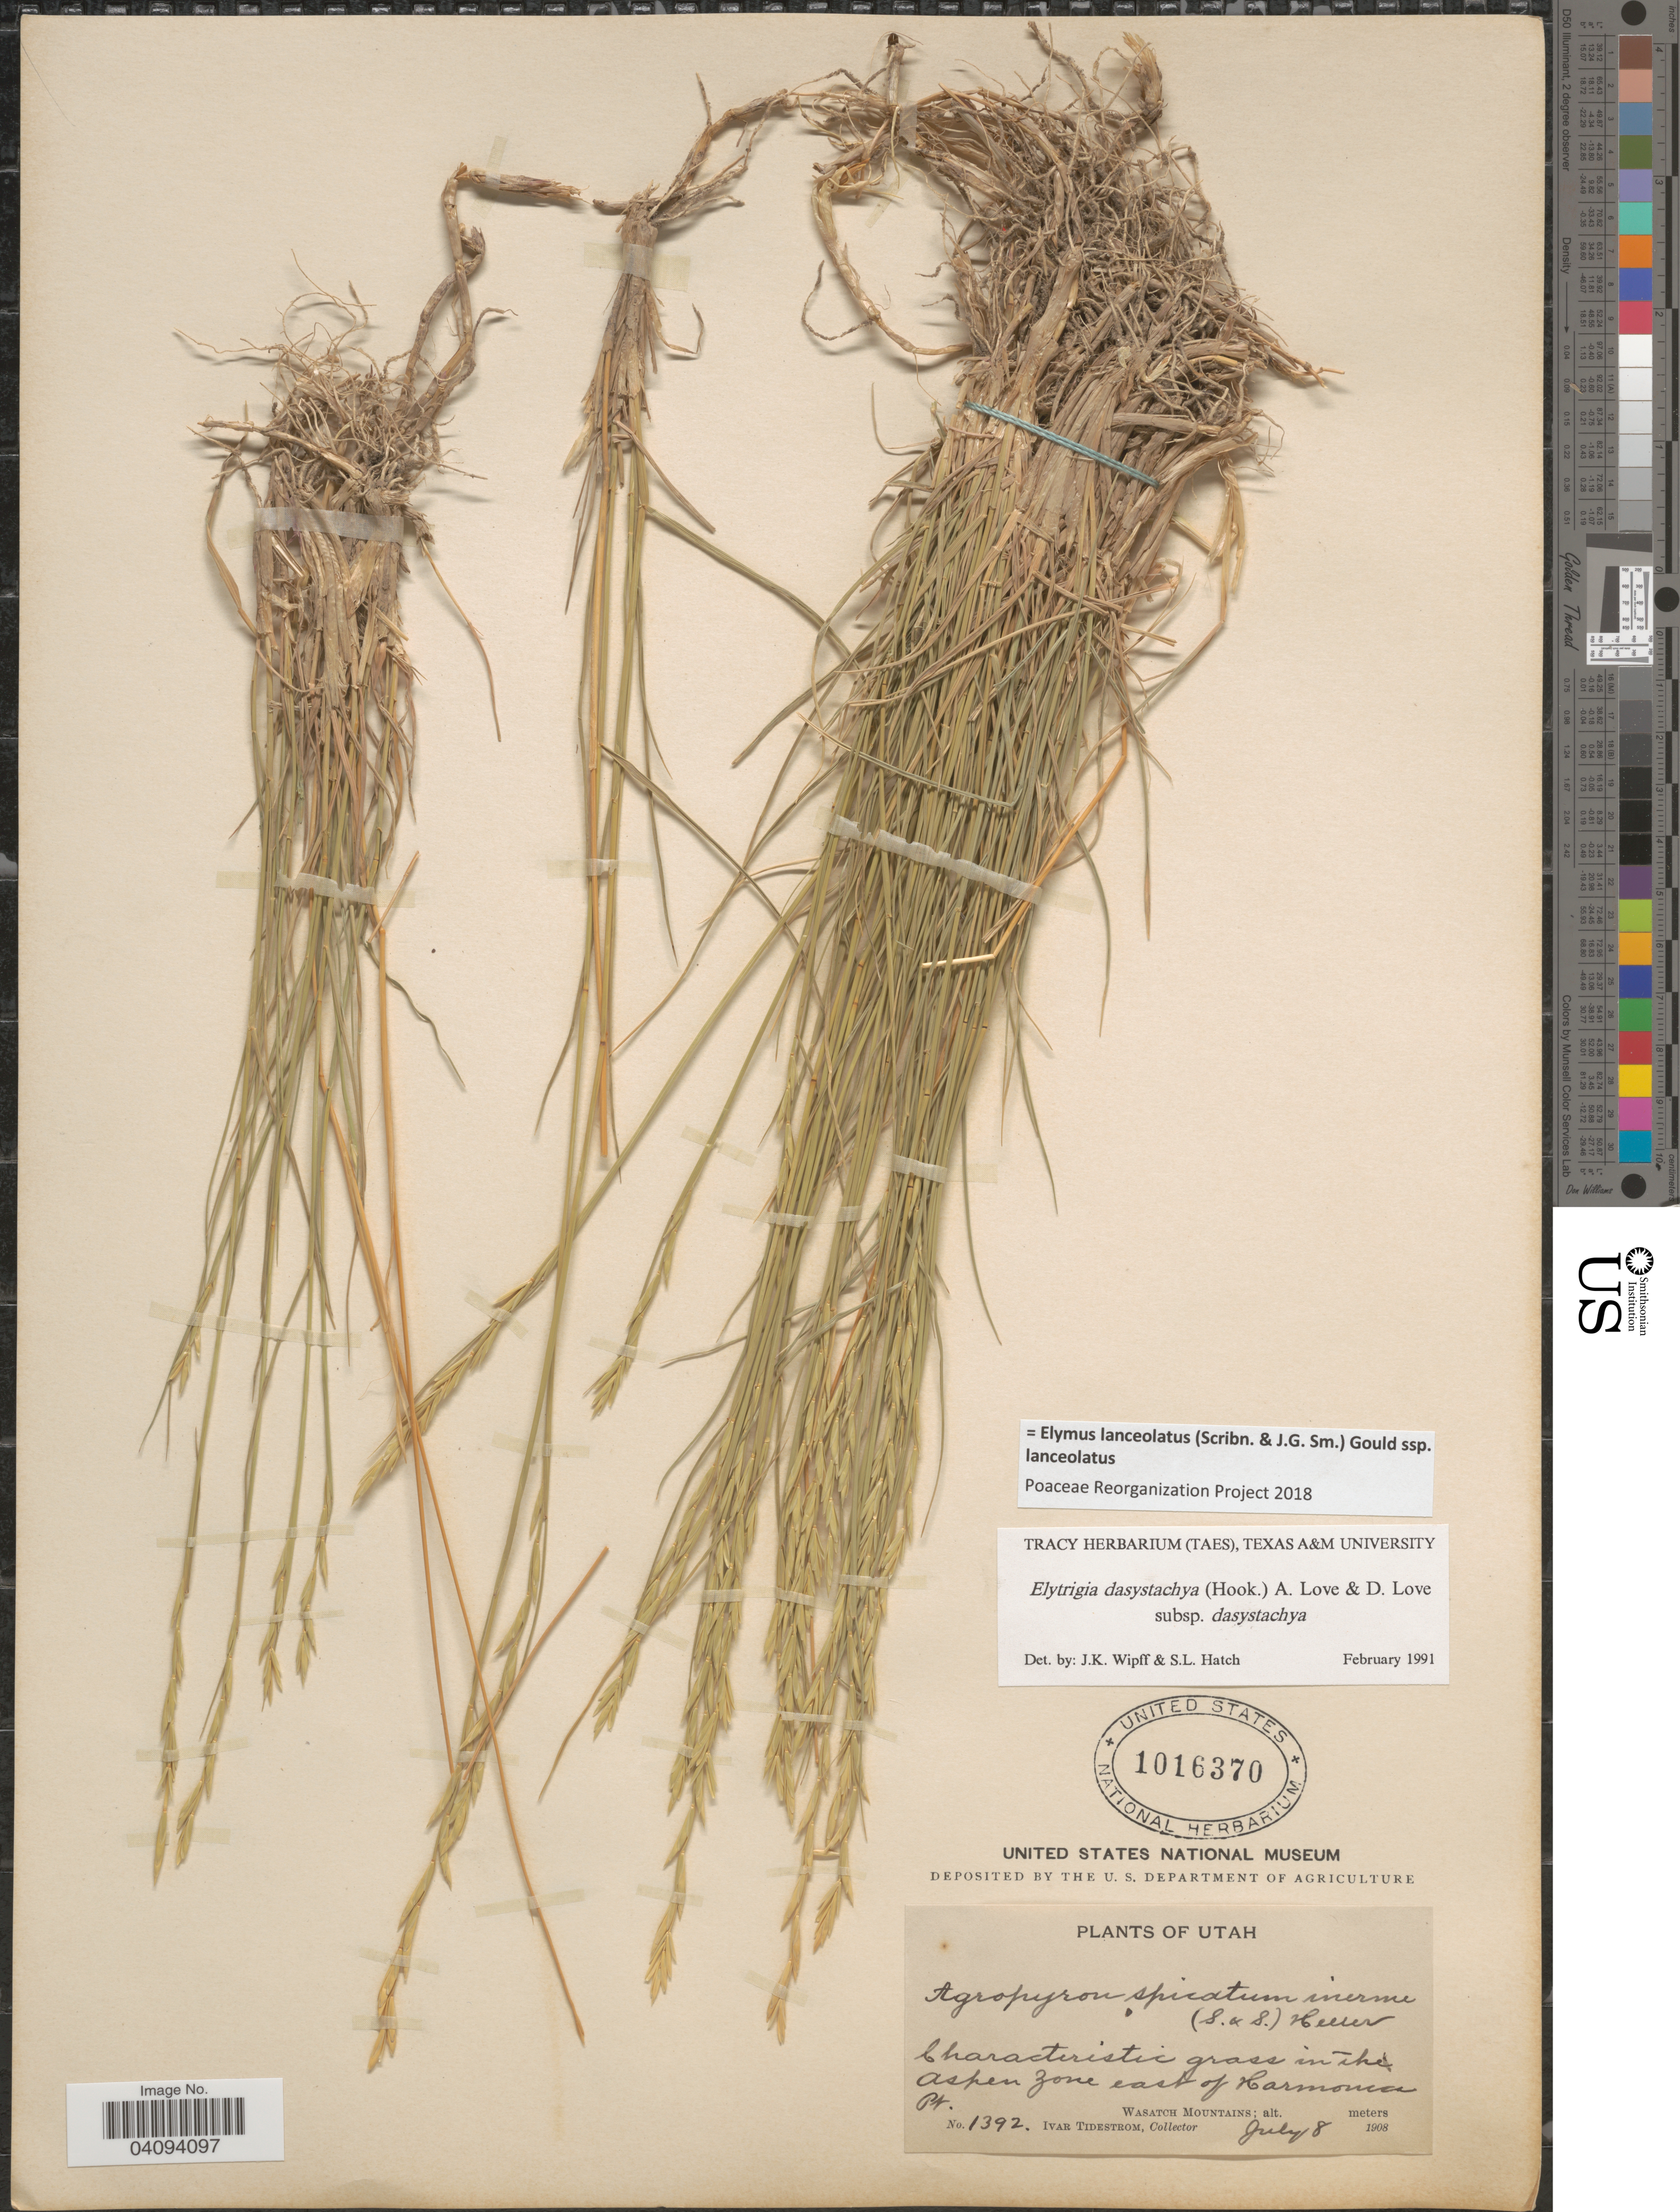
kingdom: Plantae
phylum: Tracheophyta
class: Liliopsida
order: Poales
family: Poaceae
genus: Elymus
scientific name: Elymus lanceolatus subsp. lanceolatus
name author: (Scribn. & J.G. Sm.) Gould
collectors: I. F. Tidestrom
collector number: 1392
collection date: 1908-07-08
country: United States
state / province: Utah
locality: Characteristic grass in the Aspen Zone east of Harmonica Pt. Wasatch Mountains.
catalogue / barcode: US 1016370